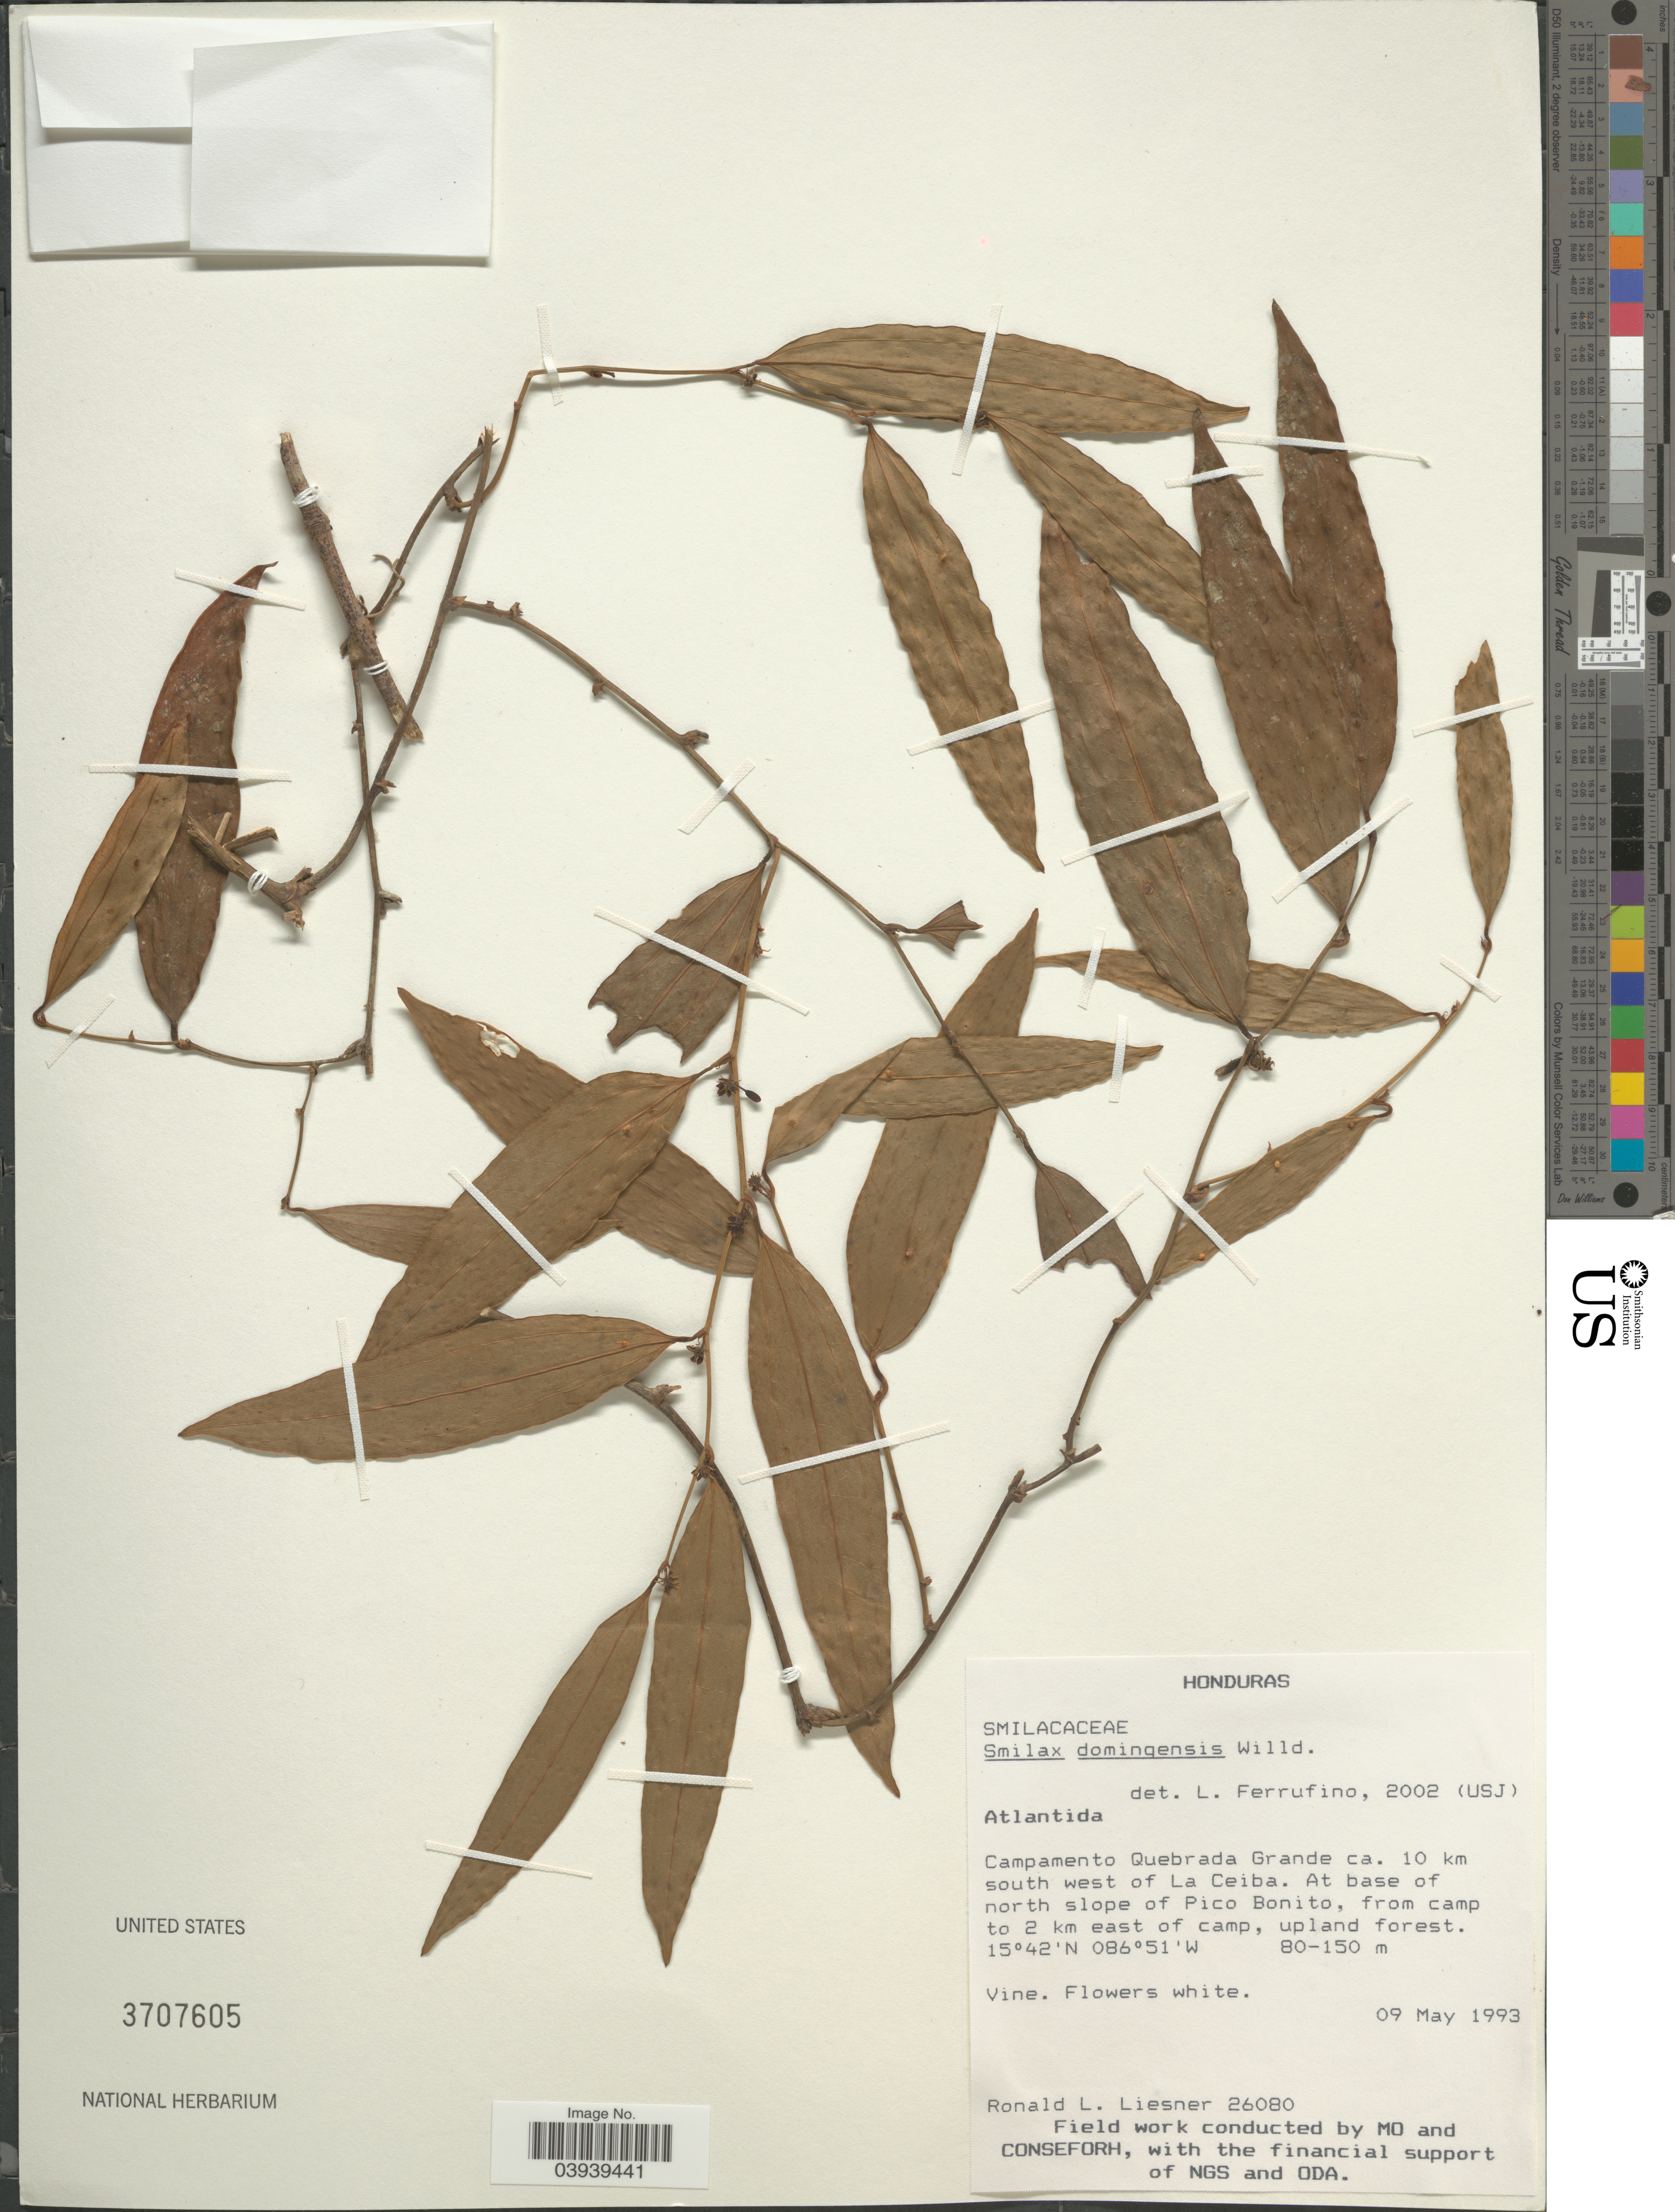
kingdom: Plantae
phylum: Tracheophyta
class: Liliopsida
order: Liliales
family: Smilacaceae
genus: Smilax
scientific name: Smilax domingensis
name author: Willd.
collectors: R. L. Liesner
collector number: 26080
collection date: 1993-05-09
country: Honduras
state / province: Atlantida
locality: Campamento Quebrada Grande ca. 10 km south west of La Ceiba. At base of north slope of Pico Bonito, from camp to 2 km east of camp.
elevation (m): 80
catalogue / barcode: US 3707605